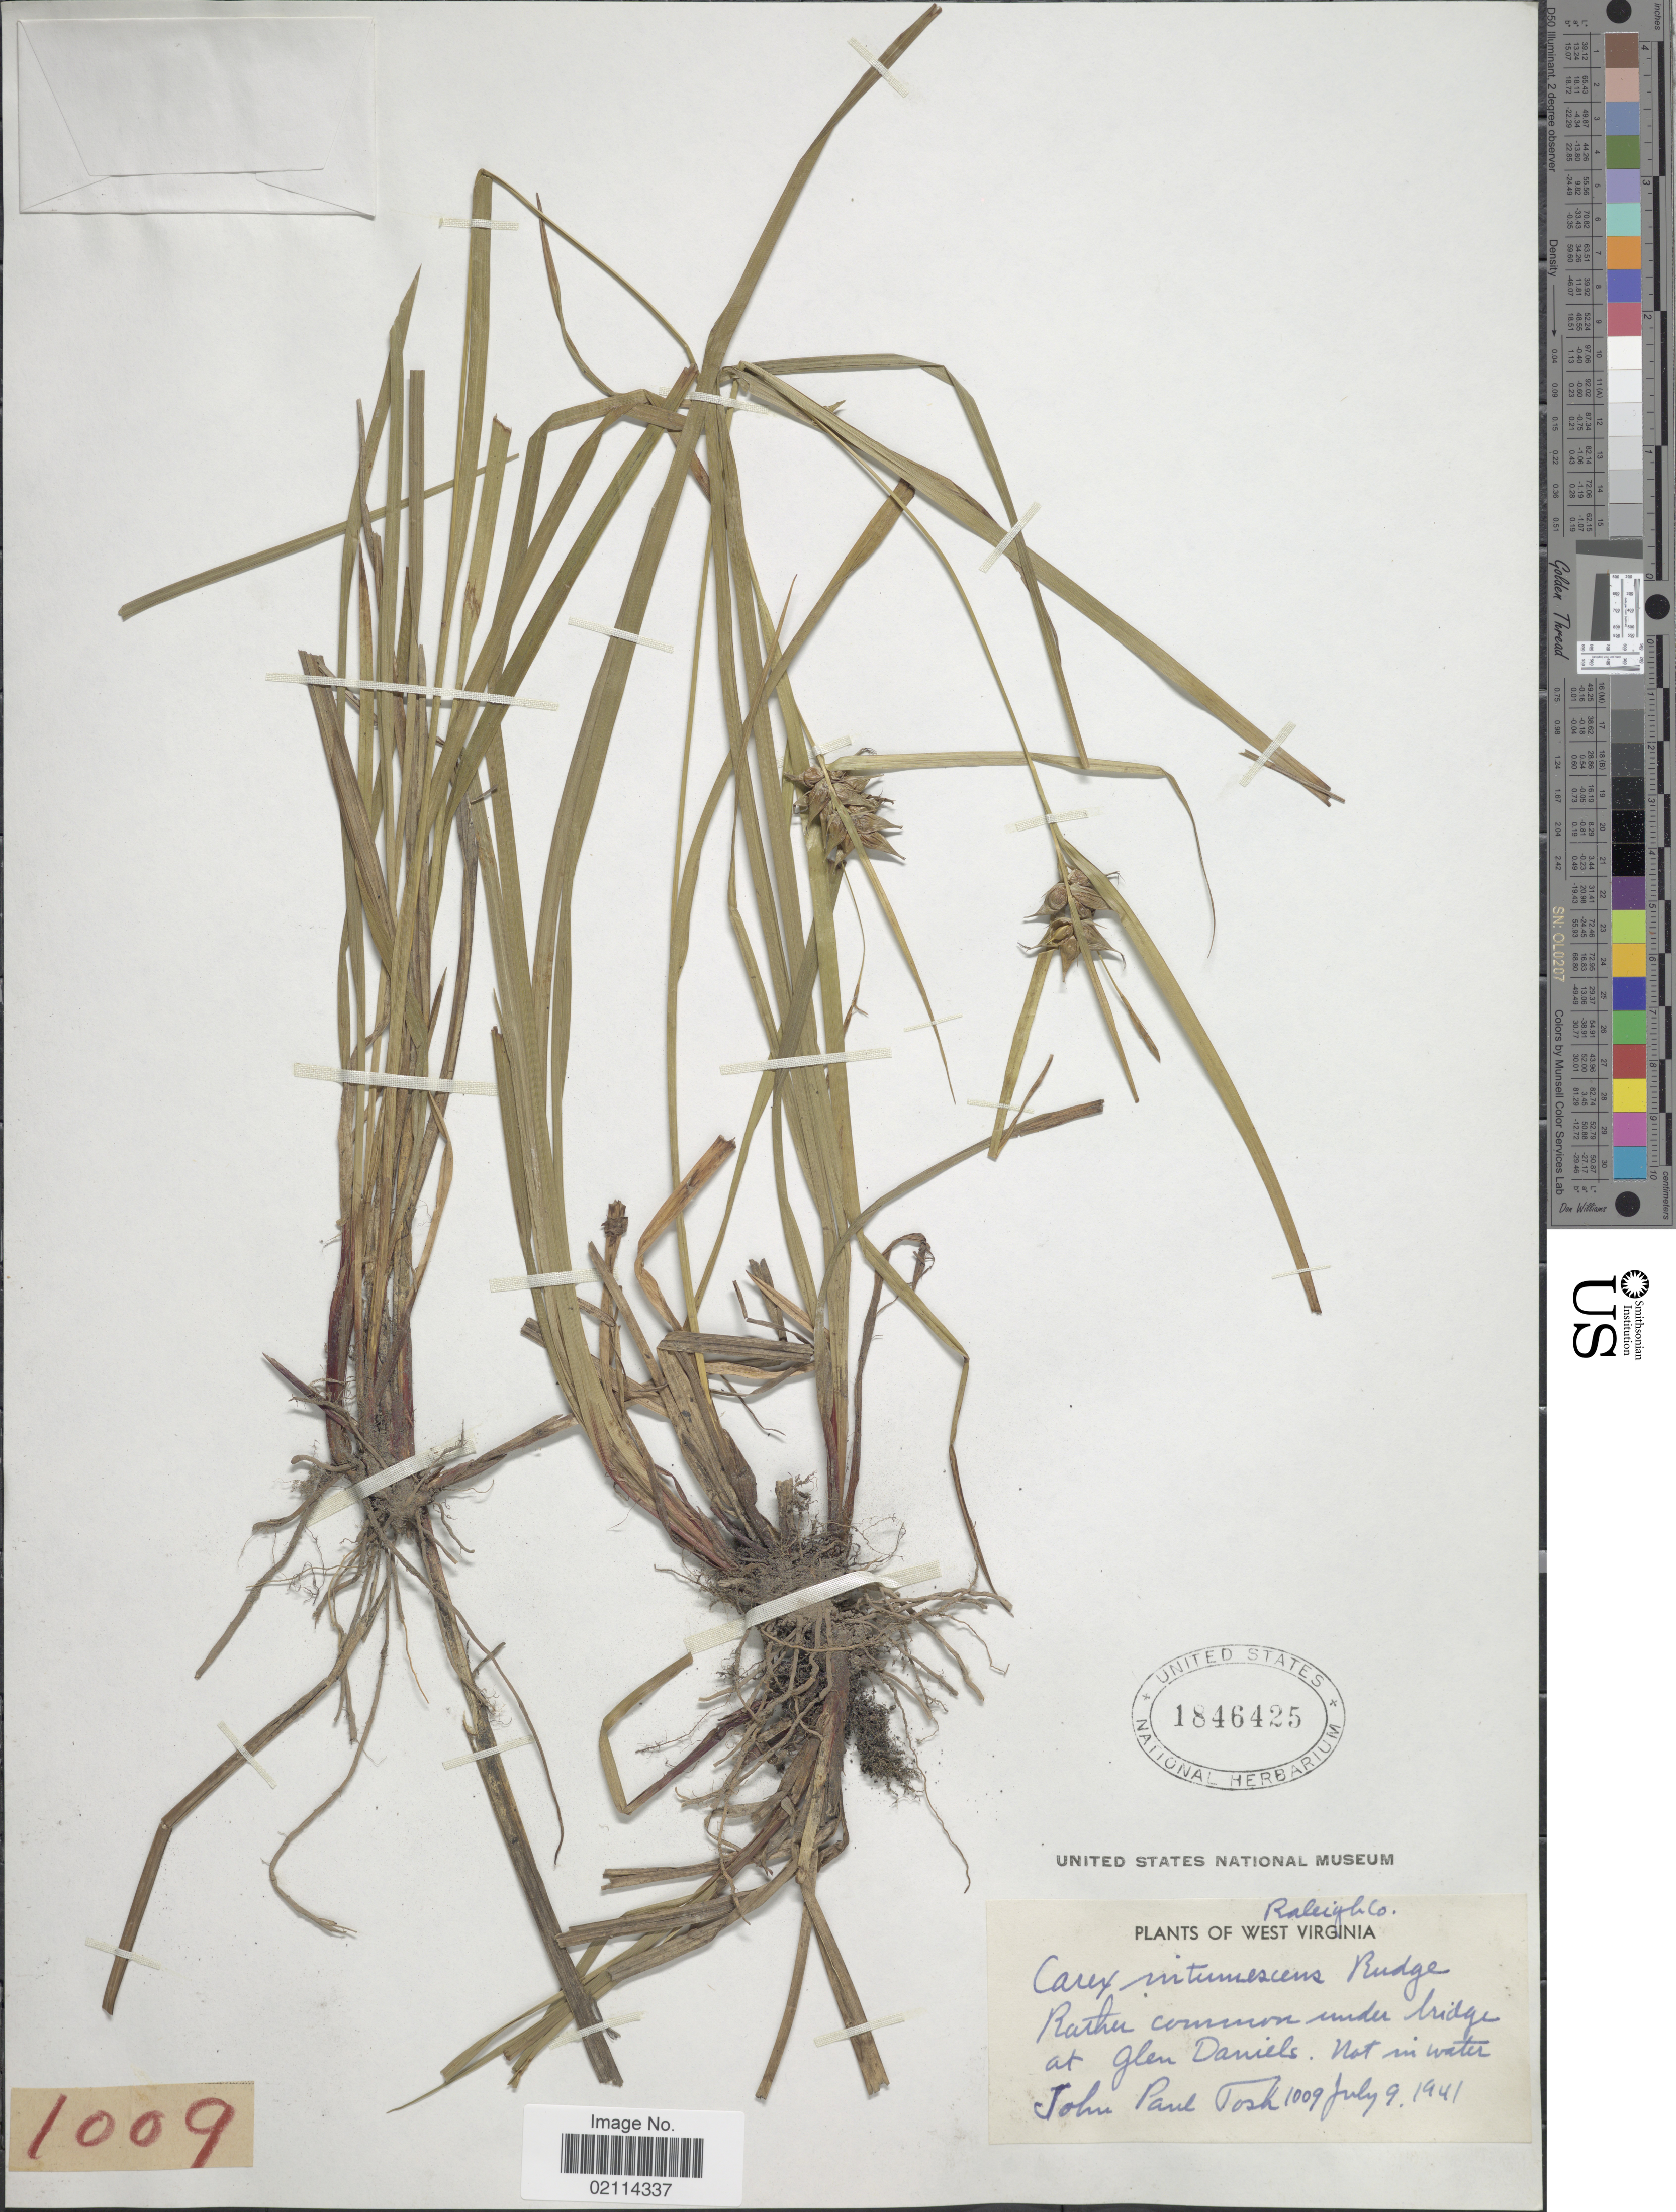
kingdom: Plantae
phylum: Tracheophyta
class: Liliopsida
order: Poales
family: Cyperaceae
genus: Carex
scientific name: Carex intumescens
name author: Rudge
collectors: J. Tosh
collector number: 1009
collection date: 1941-07-09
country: United States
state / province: West Virginia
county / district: Raleigh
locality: Raleigh Co., under bridge at Glen Daniels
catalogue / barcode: US 1846425